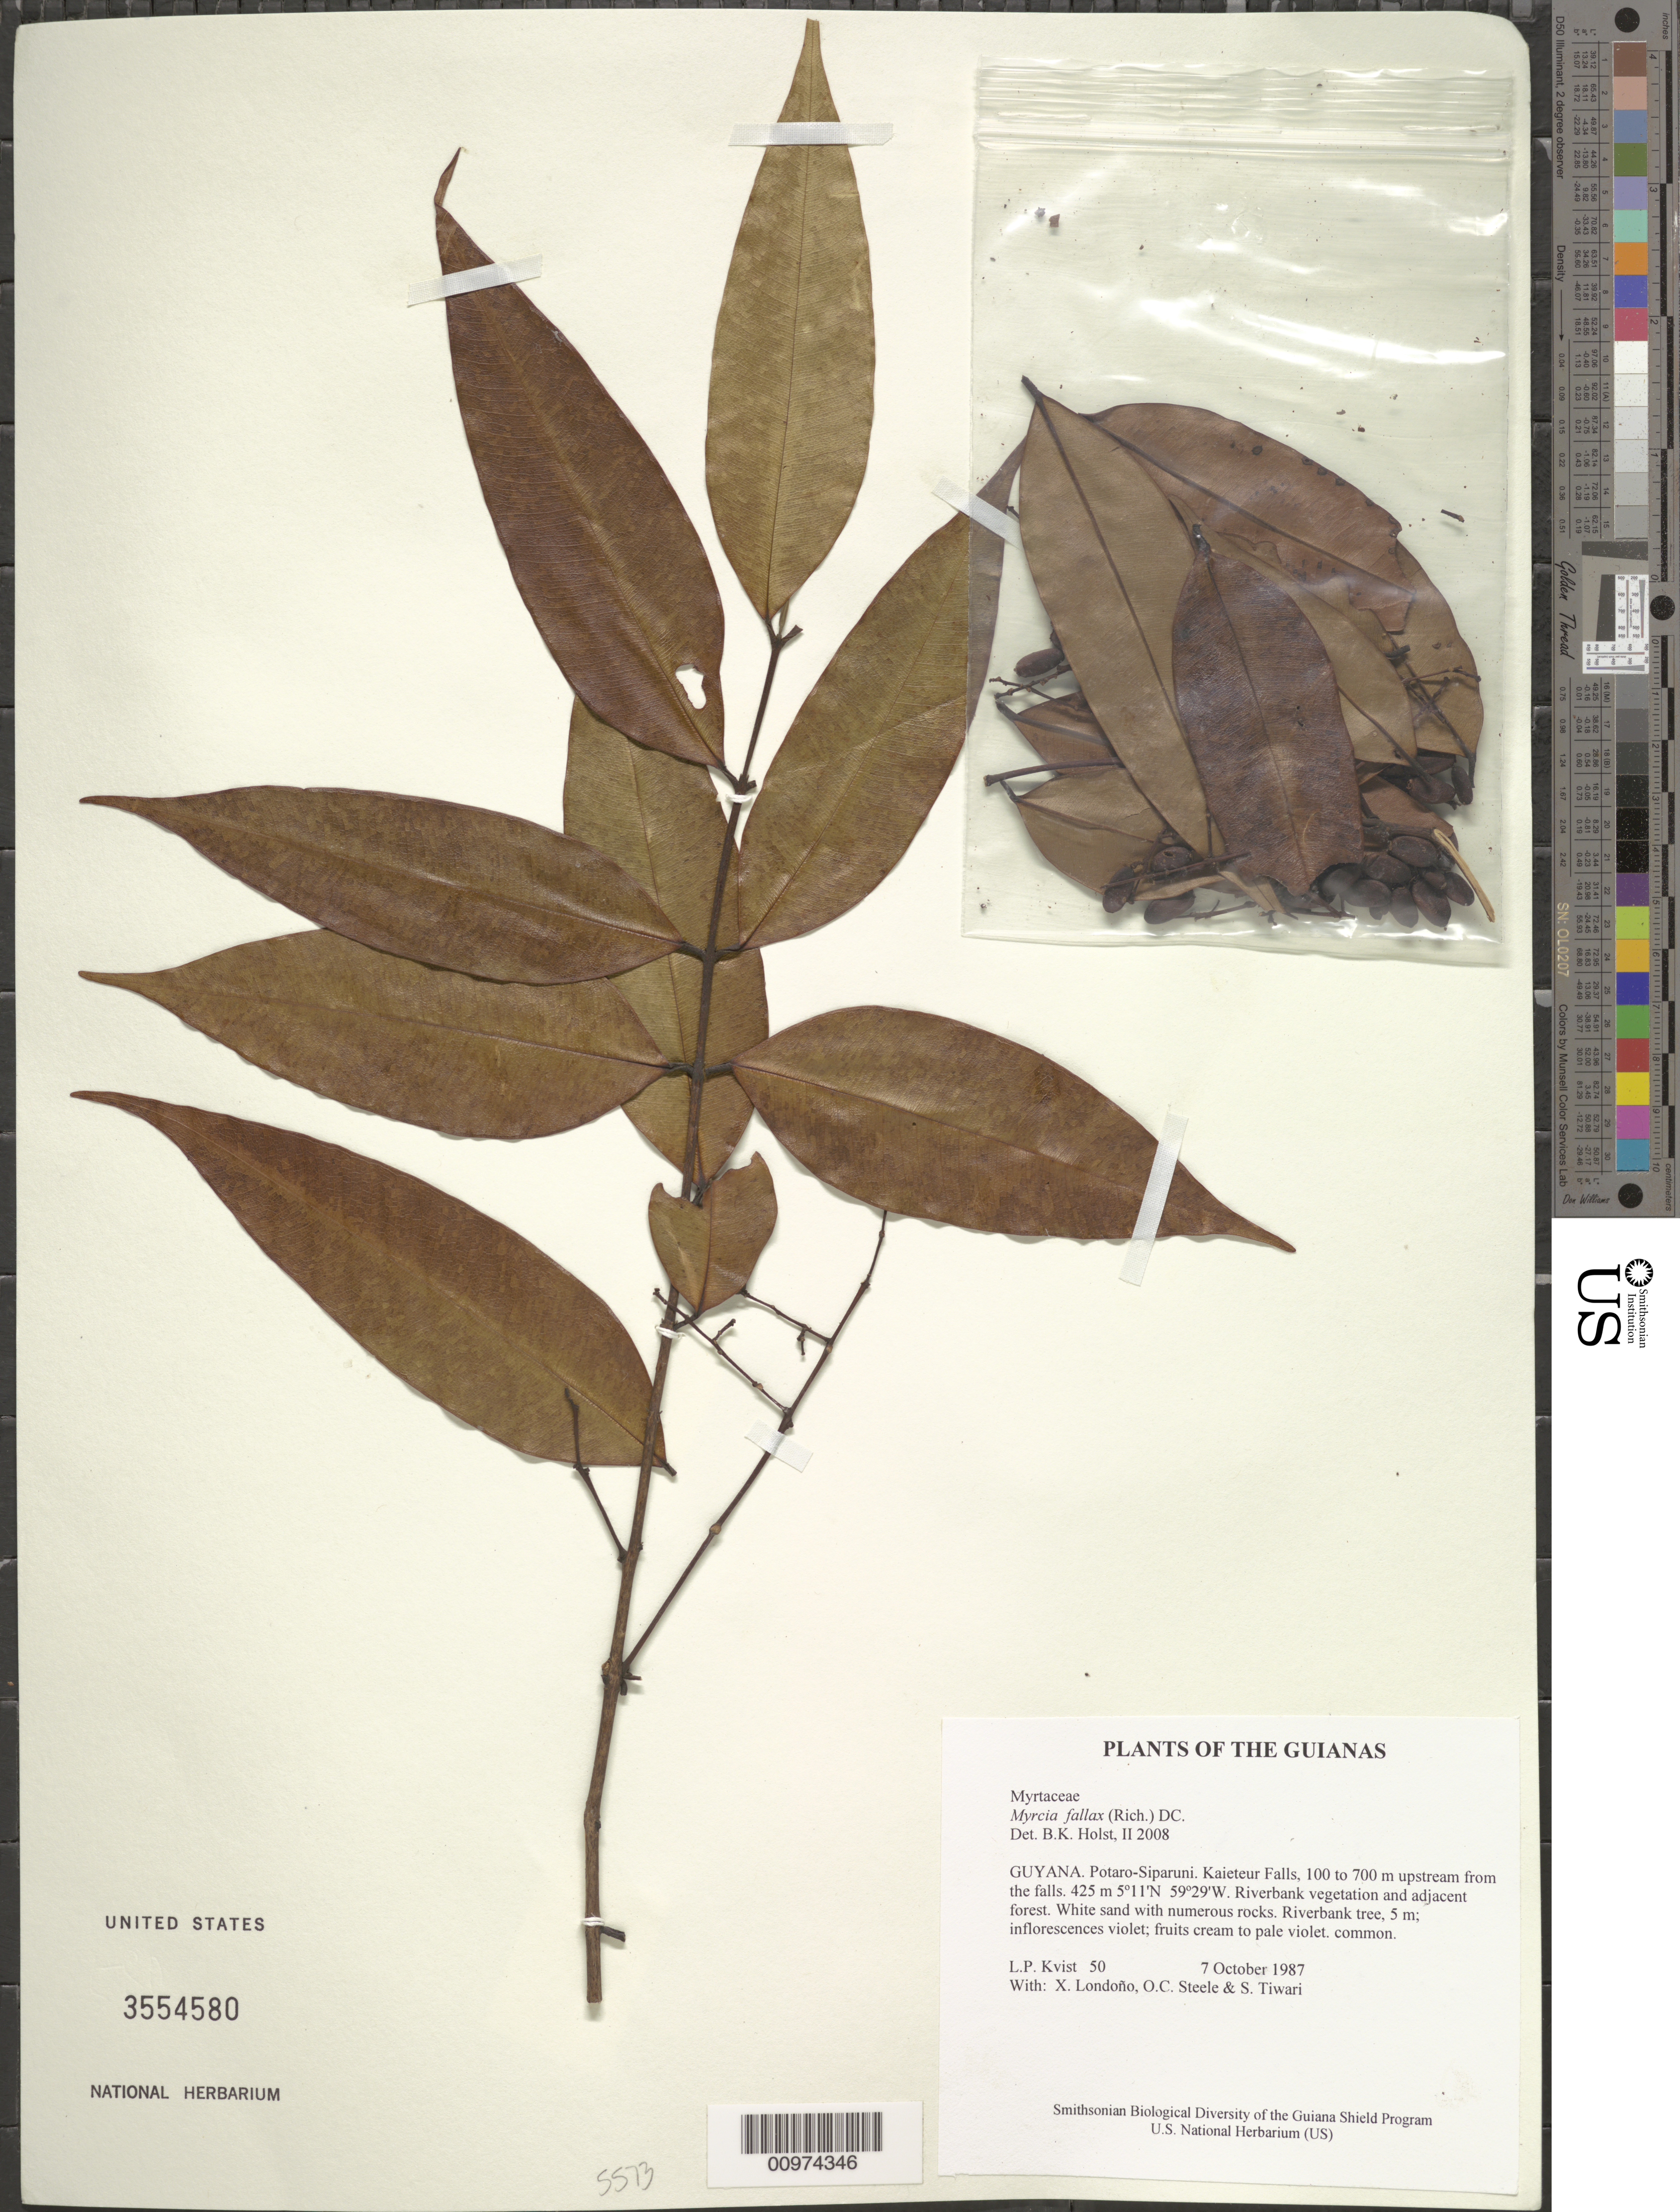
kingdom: Plantae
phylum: Tracheophyta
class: Magnoliopsida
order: Myrtales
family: Myrtaceae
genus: Myrcia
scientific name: Myrcia fallax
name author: (Rich.) DC.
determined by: Holst, Bruce K.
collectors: L. P. Kvist, X. Londoño, O. C. Steele & S. Tiwari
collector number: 50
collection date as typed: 7 October 1987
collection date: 1987-10-07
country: Guyana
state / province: Potaro-Siparuni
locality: Kaieteur Falls, 100 to 700 m upstream from the falls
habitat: Riverbank vegetation and adjacent forest. White sand with numerous rocks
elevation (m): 425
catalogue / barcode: US 3554580